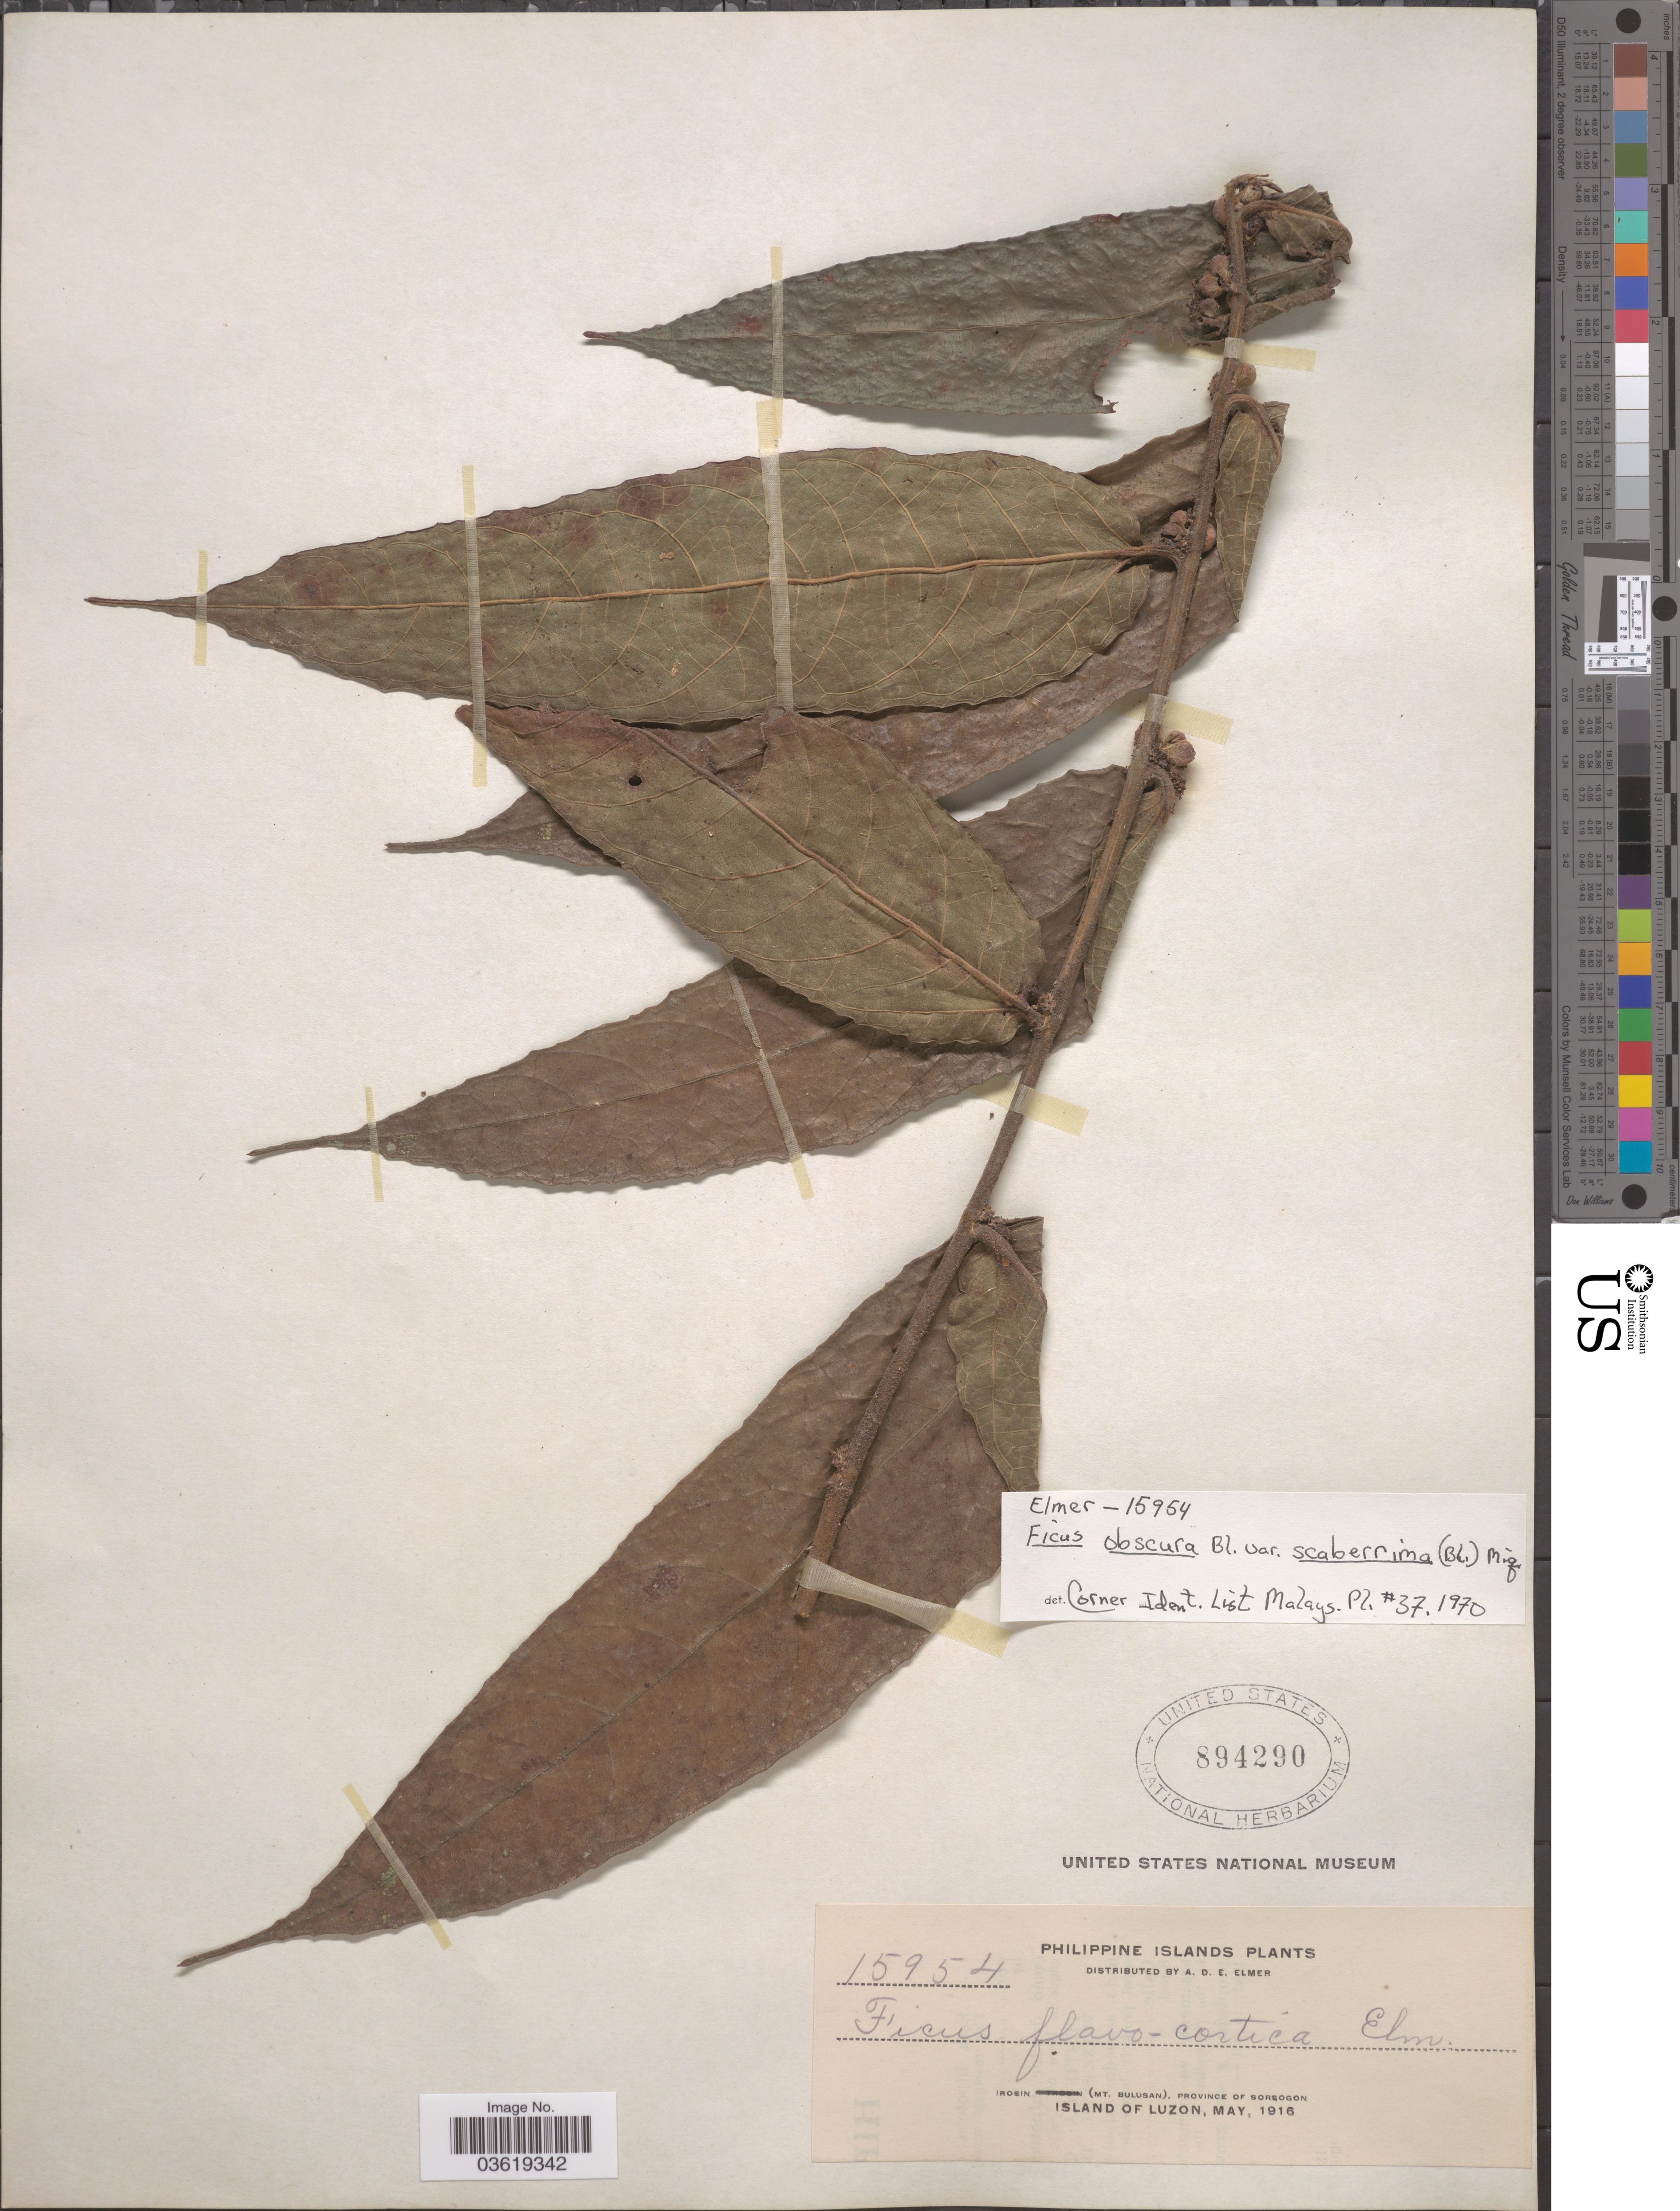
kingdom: Plantae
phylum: Tracheophyta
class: Magnoliopsida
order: Rosales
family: Moraceae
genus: Ficus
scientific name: Ficus scaberrima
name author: (Blume) Miq.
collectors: A. D. E. Elmer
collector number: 15954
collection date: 1916-05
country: Philippines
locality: Philippine Islands. Irosin (Mt. Bulusan), Province of Sorsogon (Island of Luzon).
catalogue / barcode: US 894290